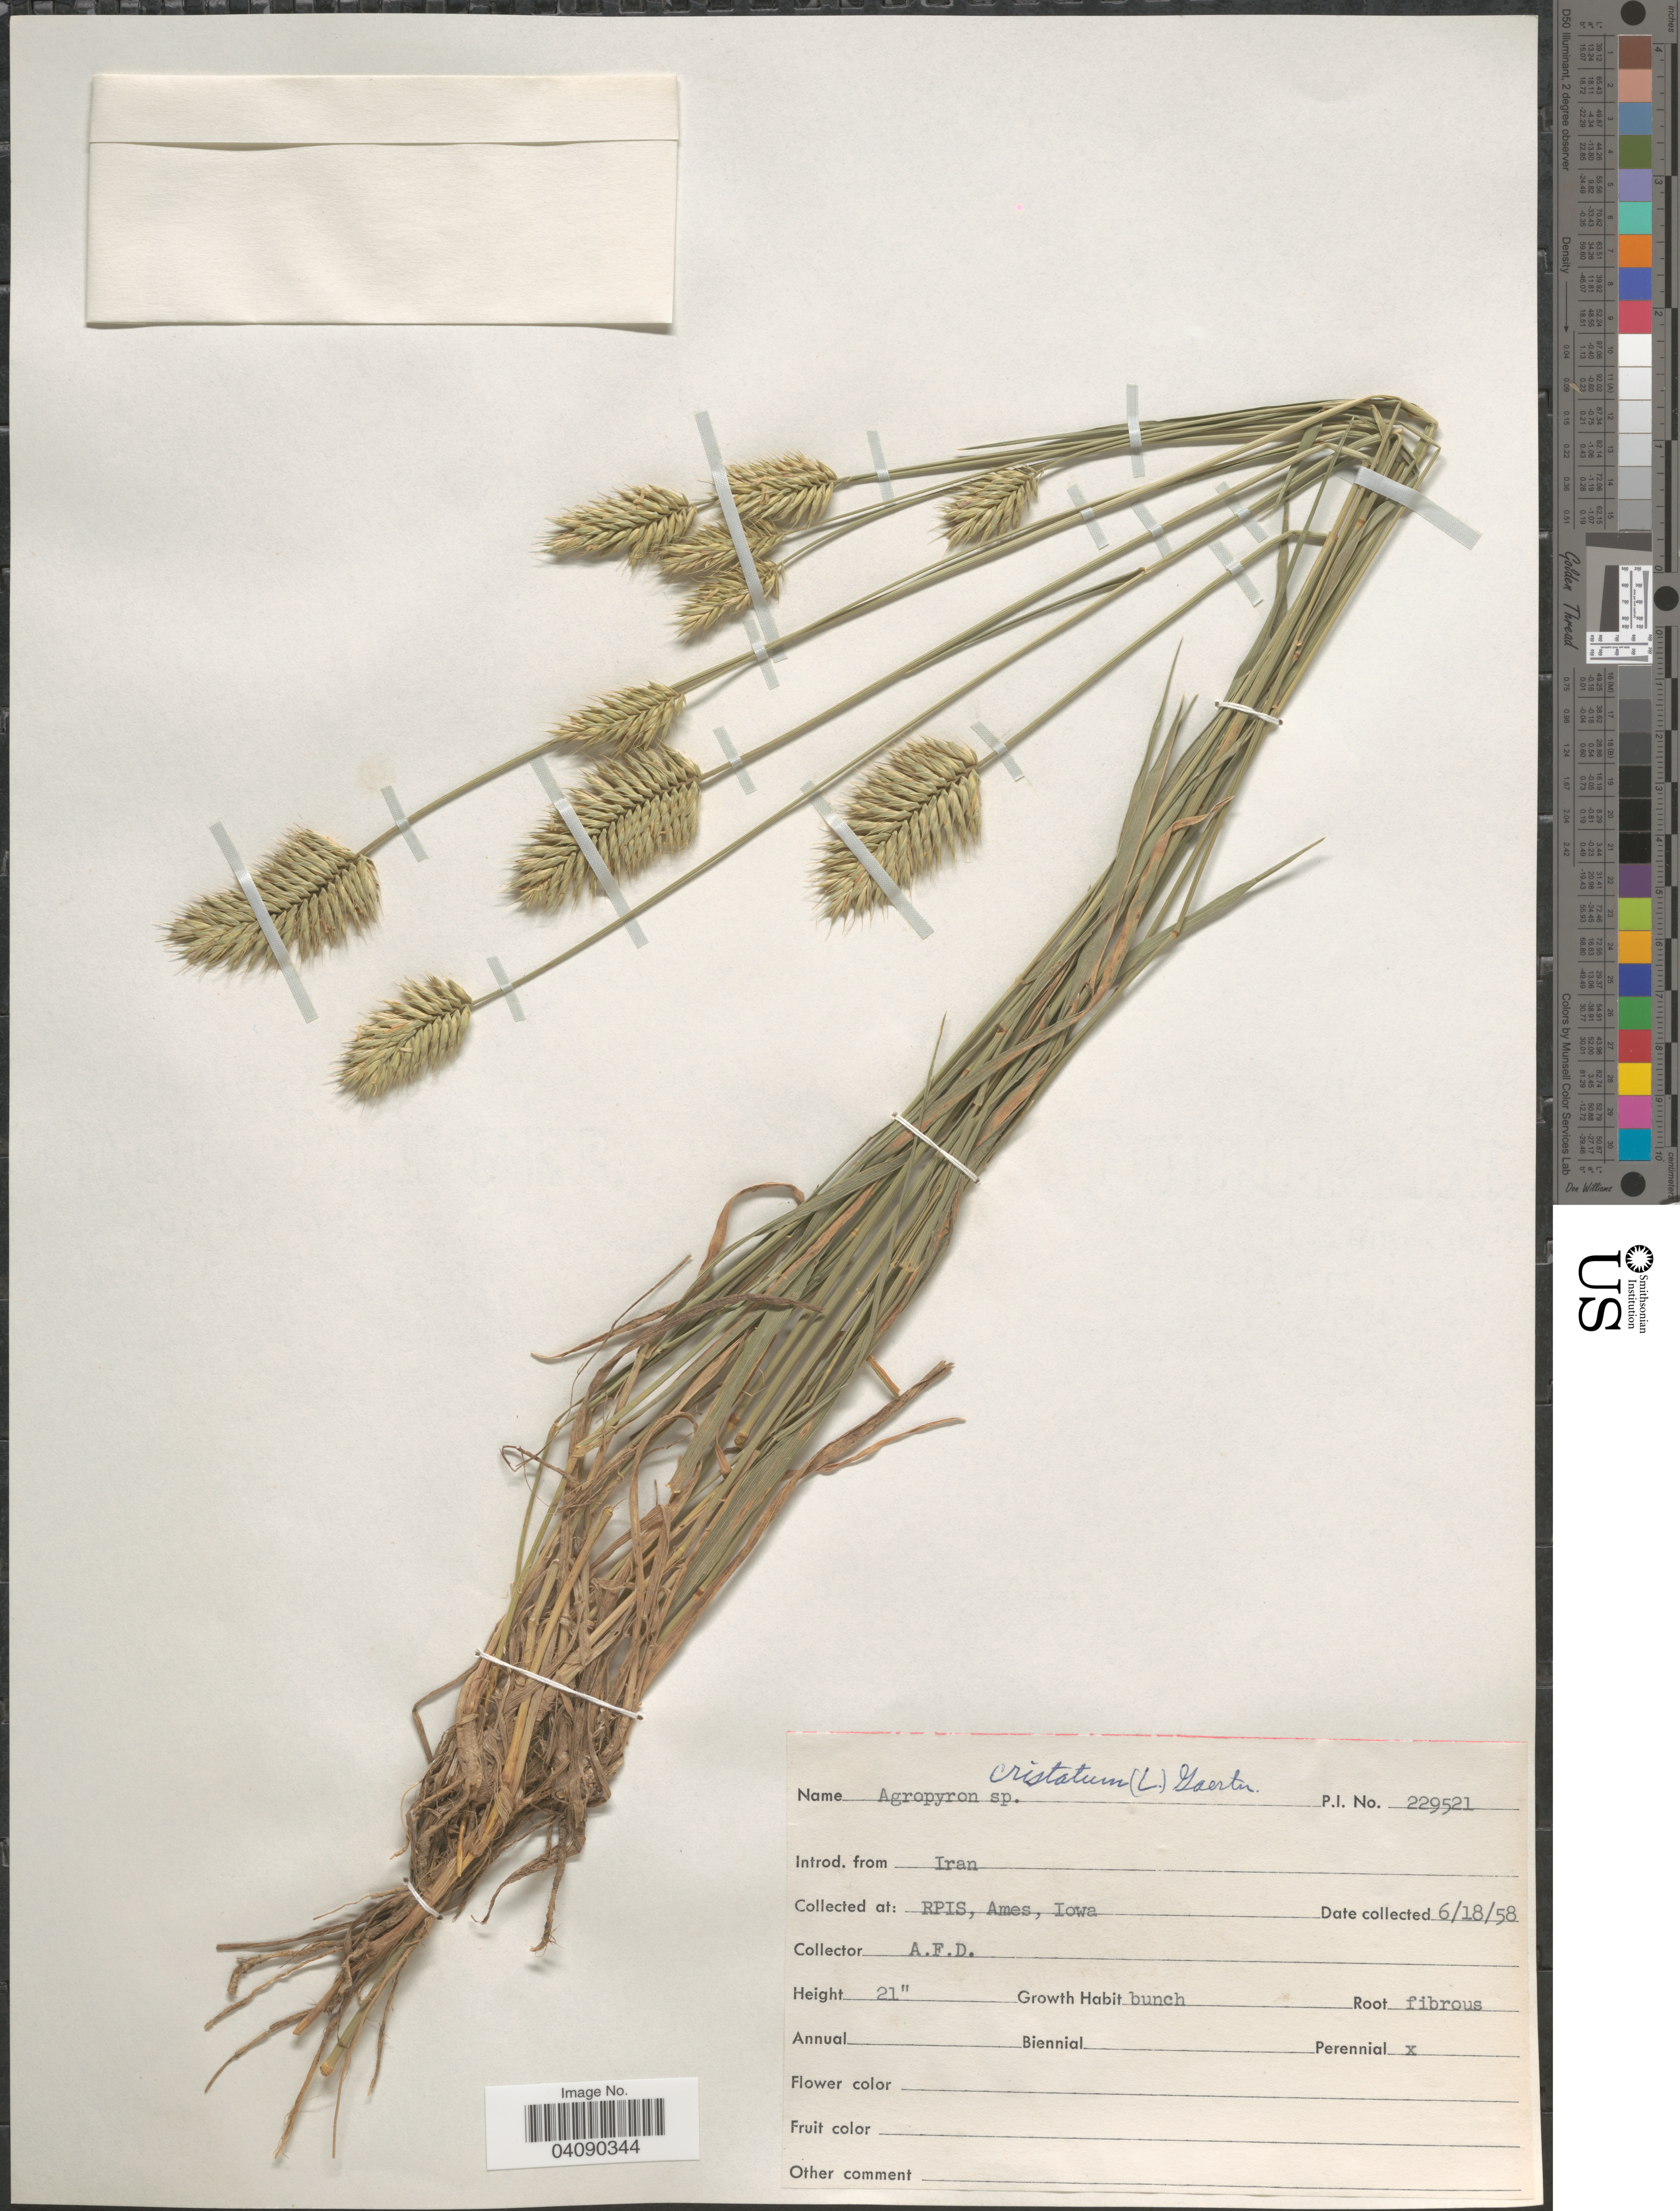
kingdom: Plantae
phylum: Tracheophyta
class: Liliopsida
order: Poales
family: Poaceae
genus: Agropyron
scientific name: Agropyron cristatum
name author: (L.) Gaertn.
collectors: A. D.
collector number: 229521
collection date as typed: Transcribed d/m/y: 18/6/58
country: United States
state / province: Iowa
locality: RPIS, Ames.